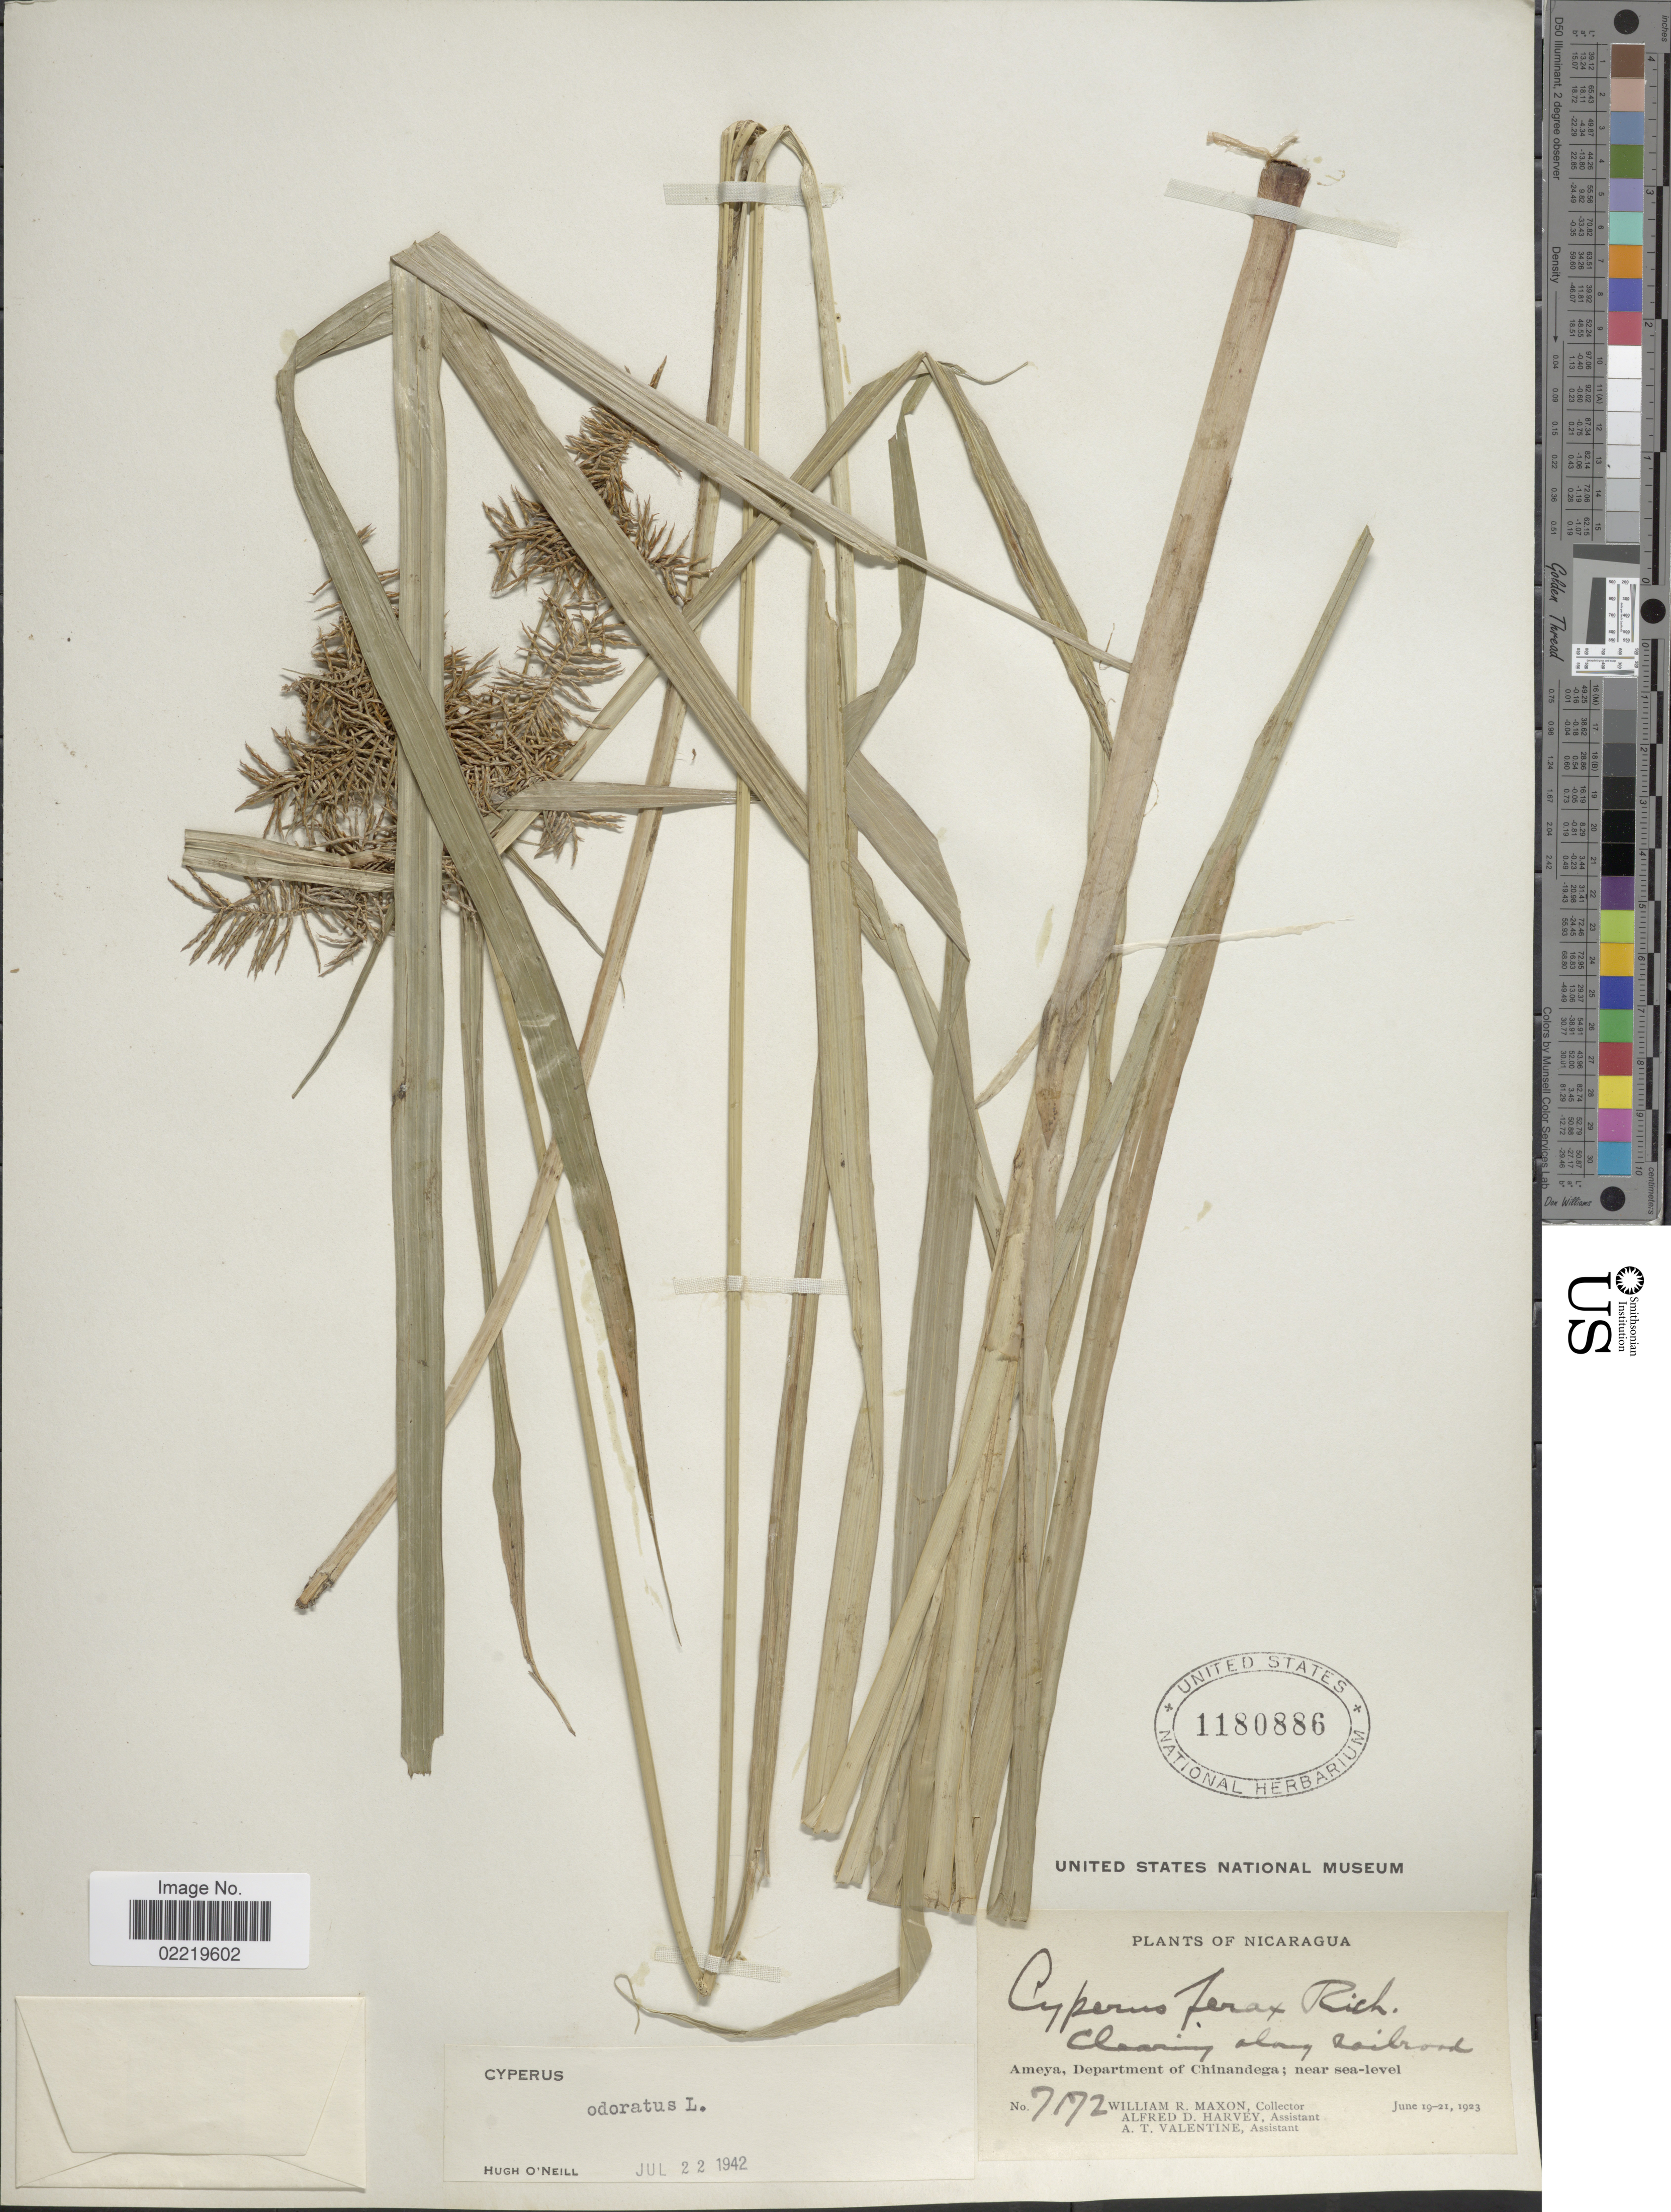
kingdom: Plantae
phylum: Tracheophyta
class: Liliopsida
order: Poales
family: Cyperaceae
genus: Cyperus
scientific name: Cyperus odoratus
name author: L.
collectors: W. R. Maxon, A. D. Harvey & A. Valentine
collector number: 7172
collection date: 1923-06-19/1923-06-21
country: Nicaragua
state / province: Chinandega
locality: Ameya, Clearing along railroad.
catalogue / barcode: US 1180886